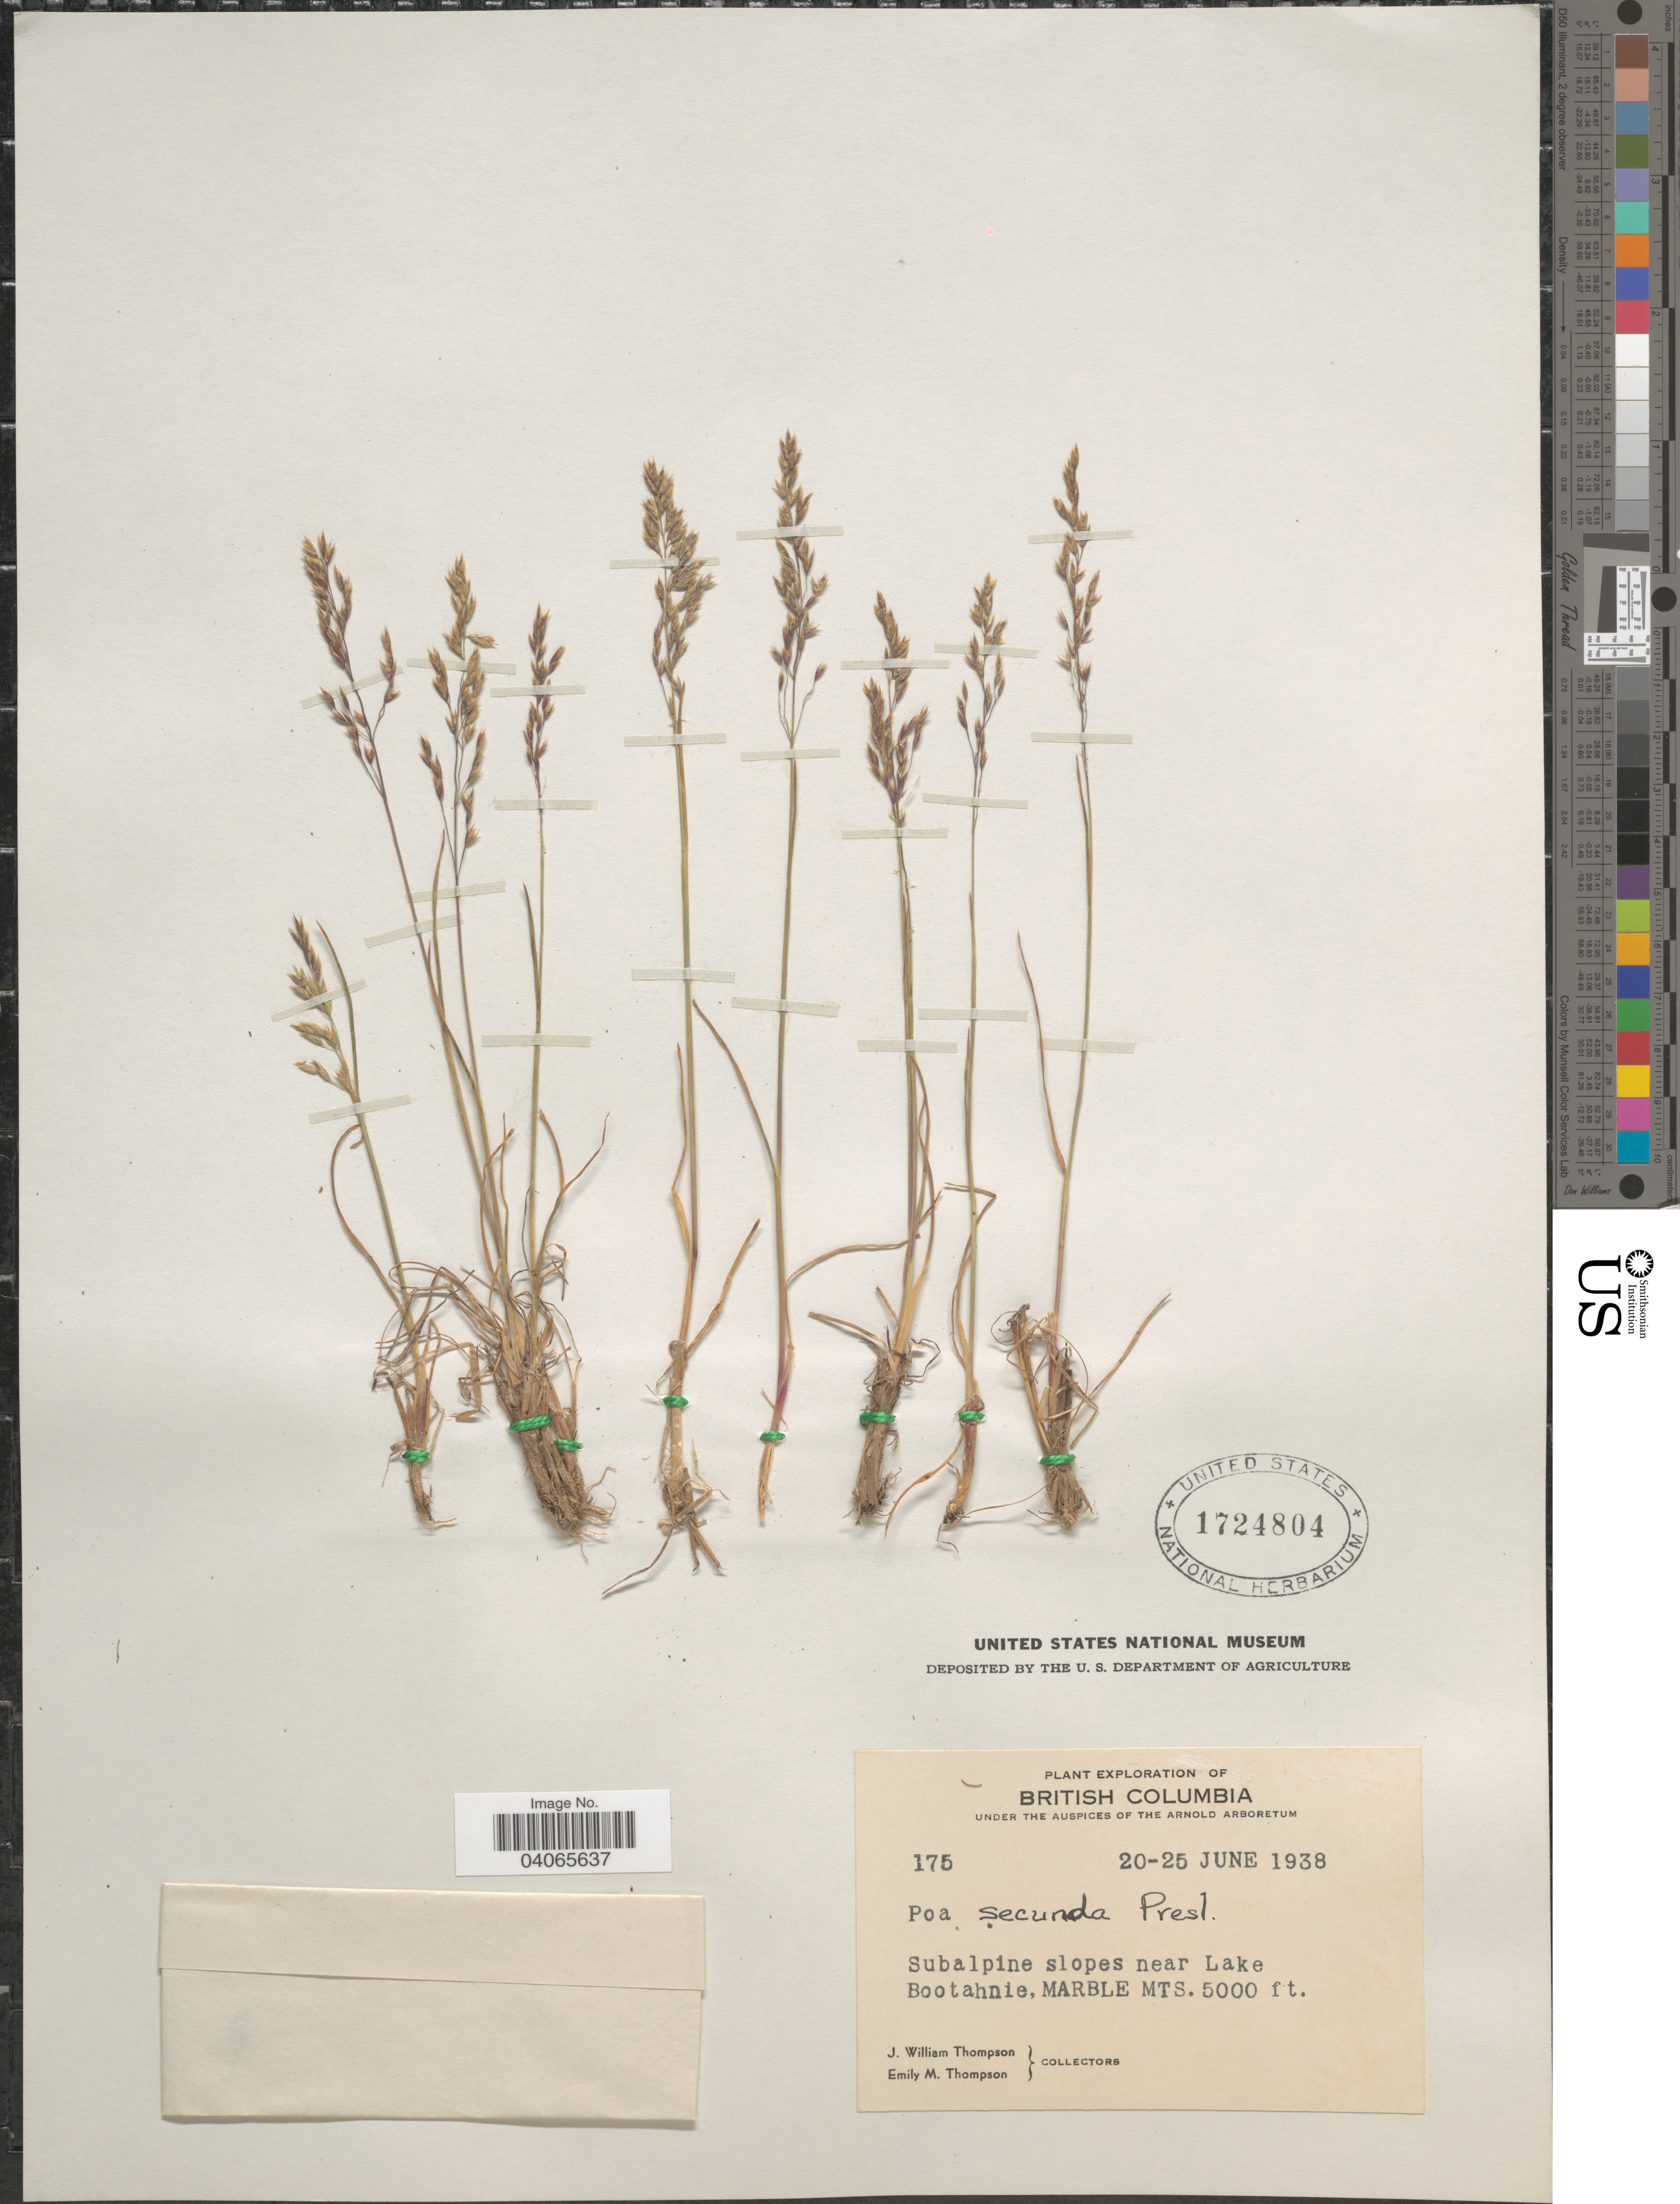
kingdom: Plantae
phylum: Tracheophyta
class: Liliopsida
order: Poales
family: Poaceae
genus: Poa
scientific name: Poa secunda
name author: J. Presl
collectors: J. W. Thompson & E. M. Thompson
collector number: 175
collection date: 1938-06-20/1938-06-25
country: Canada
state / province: British Columbia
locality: Plant Exploration of British Columbia. Subalpine slopes near Lake Bootahnie, Marble Mts.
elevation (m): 1524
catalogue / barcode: US 1724804